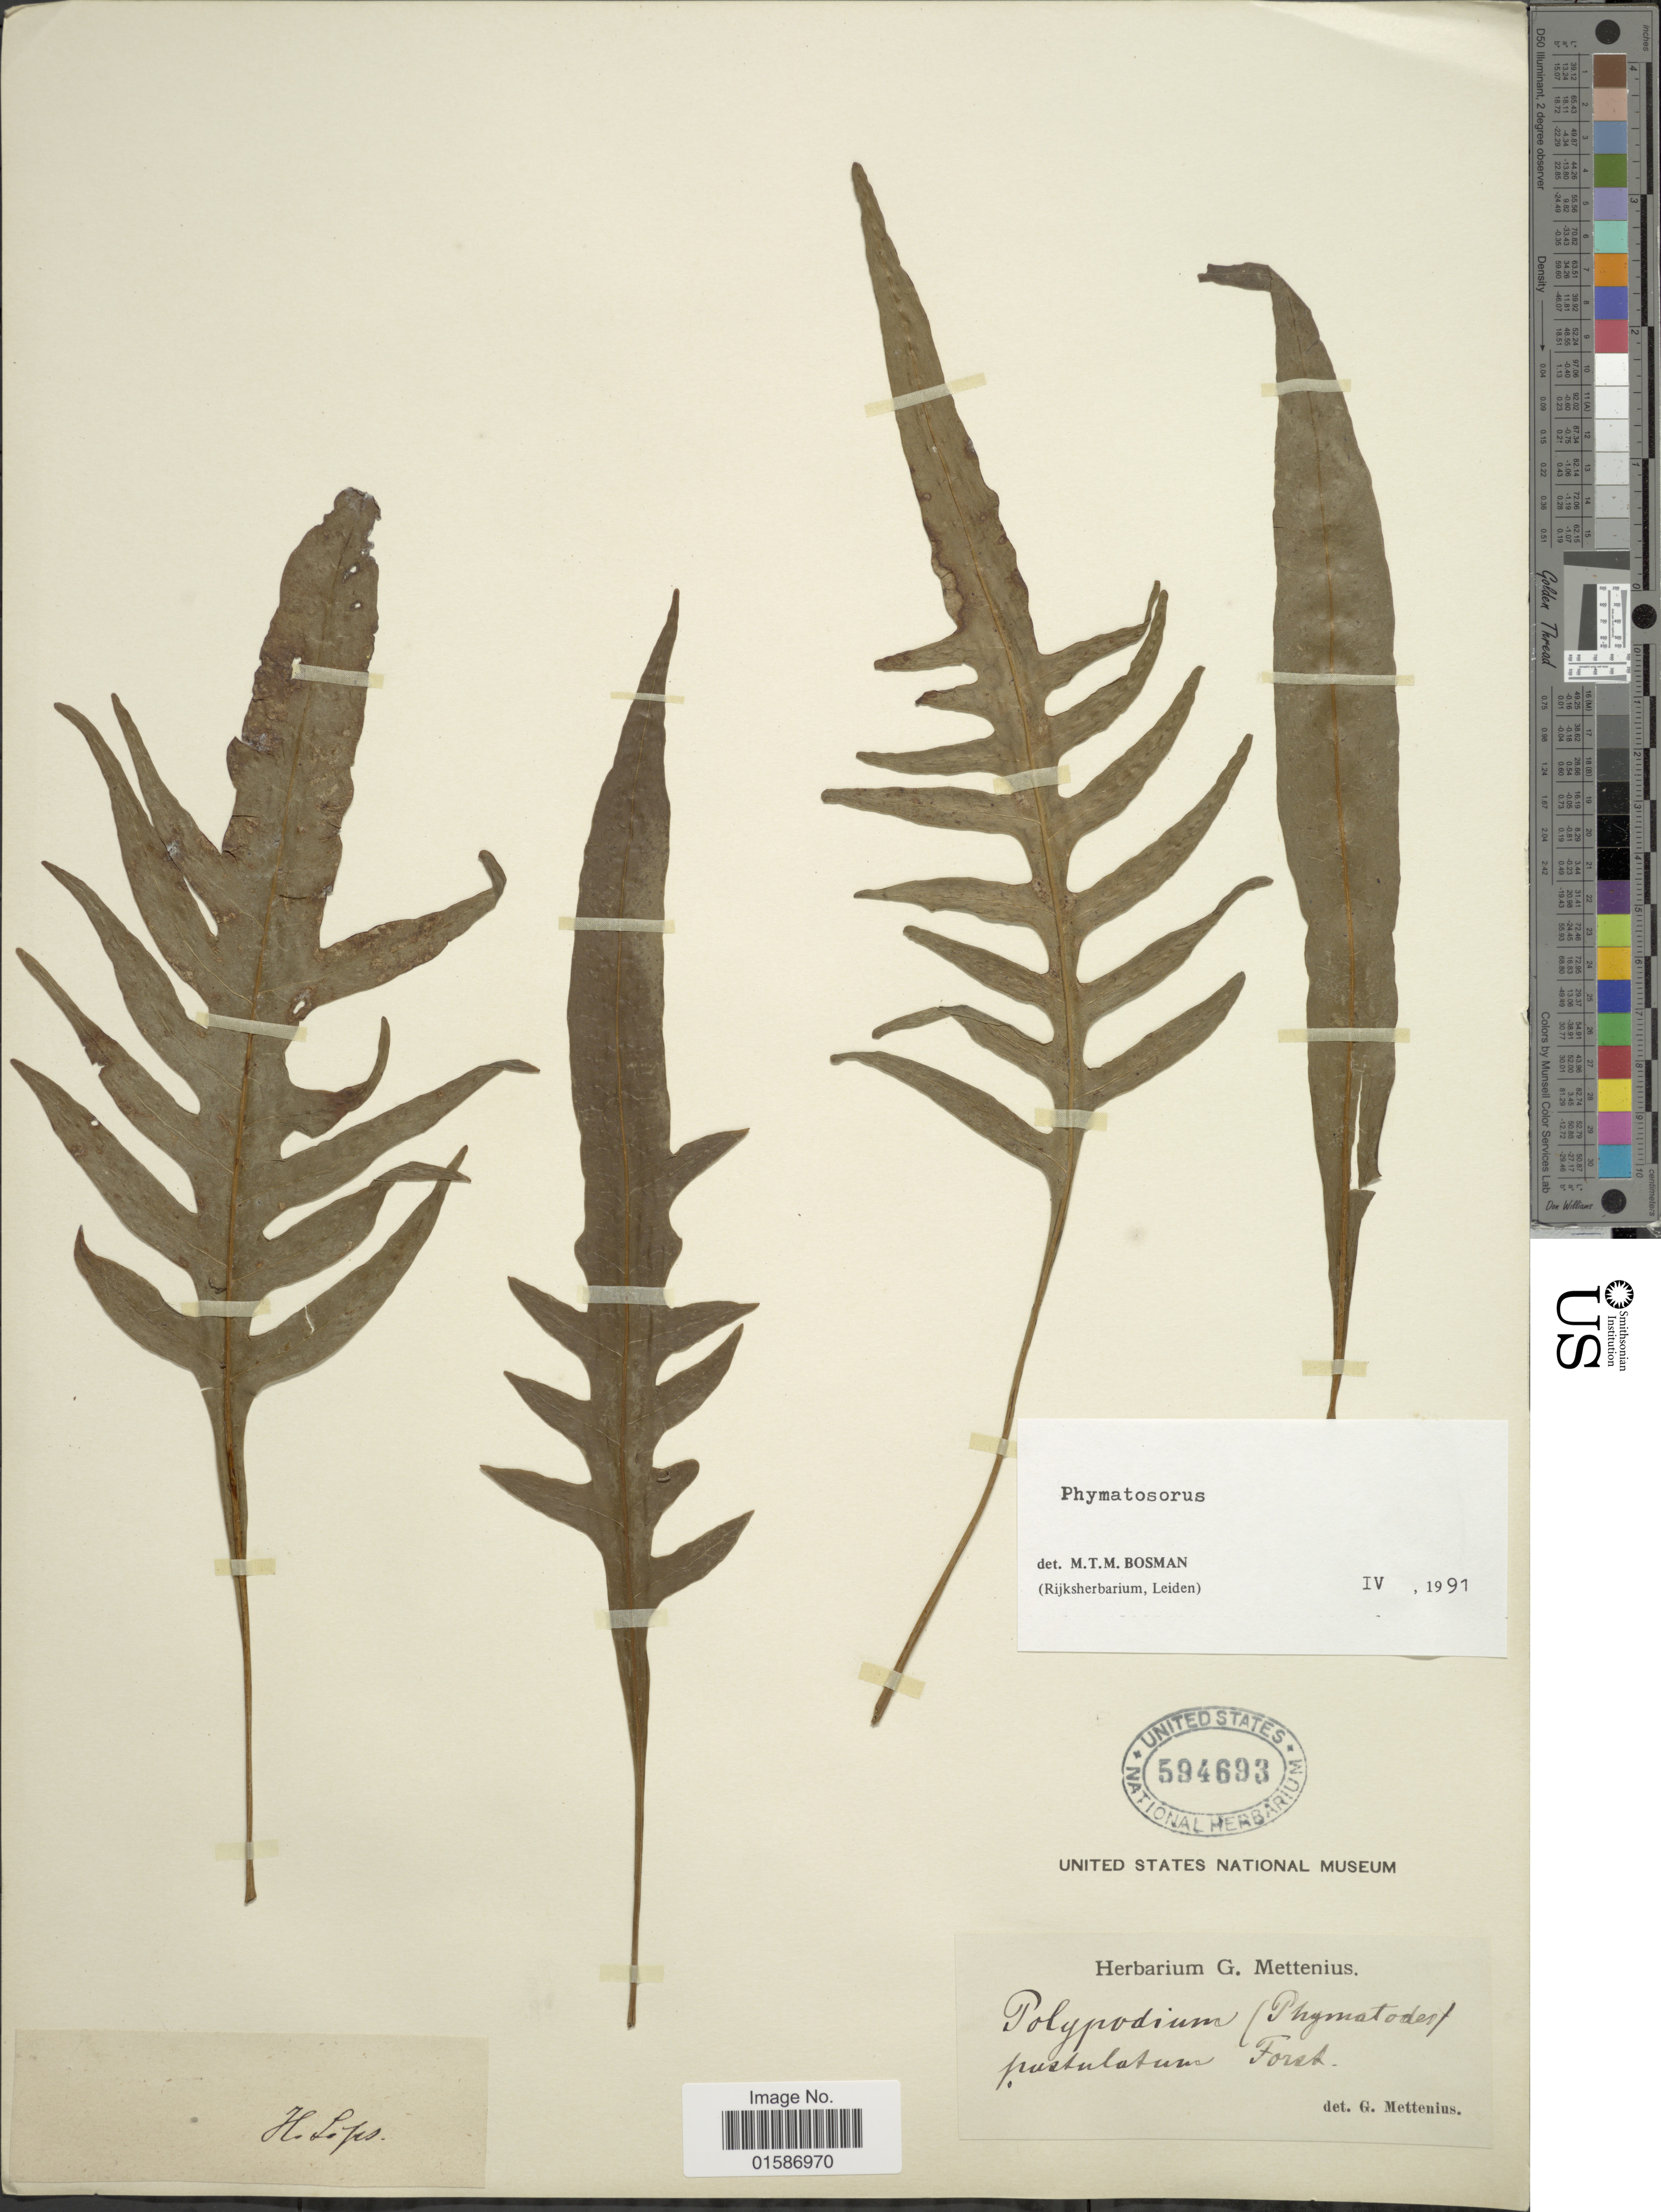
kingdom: Plantae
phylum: Tracheophyta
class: Polypodiopsida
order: Polypodiales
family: Polypodiaceae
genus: Microsorum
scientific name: Microsorum scandens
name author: Tindale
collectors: ex herb. Mettenius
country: Germany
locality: Forst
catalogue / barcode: US 594693